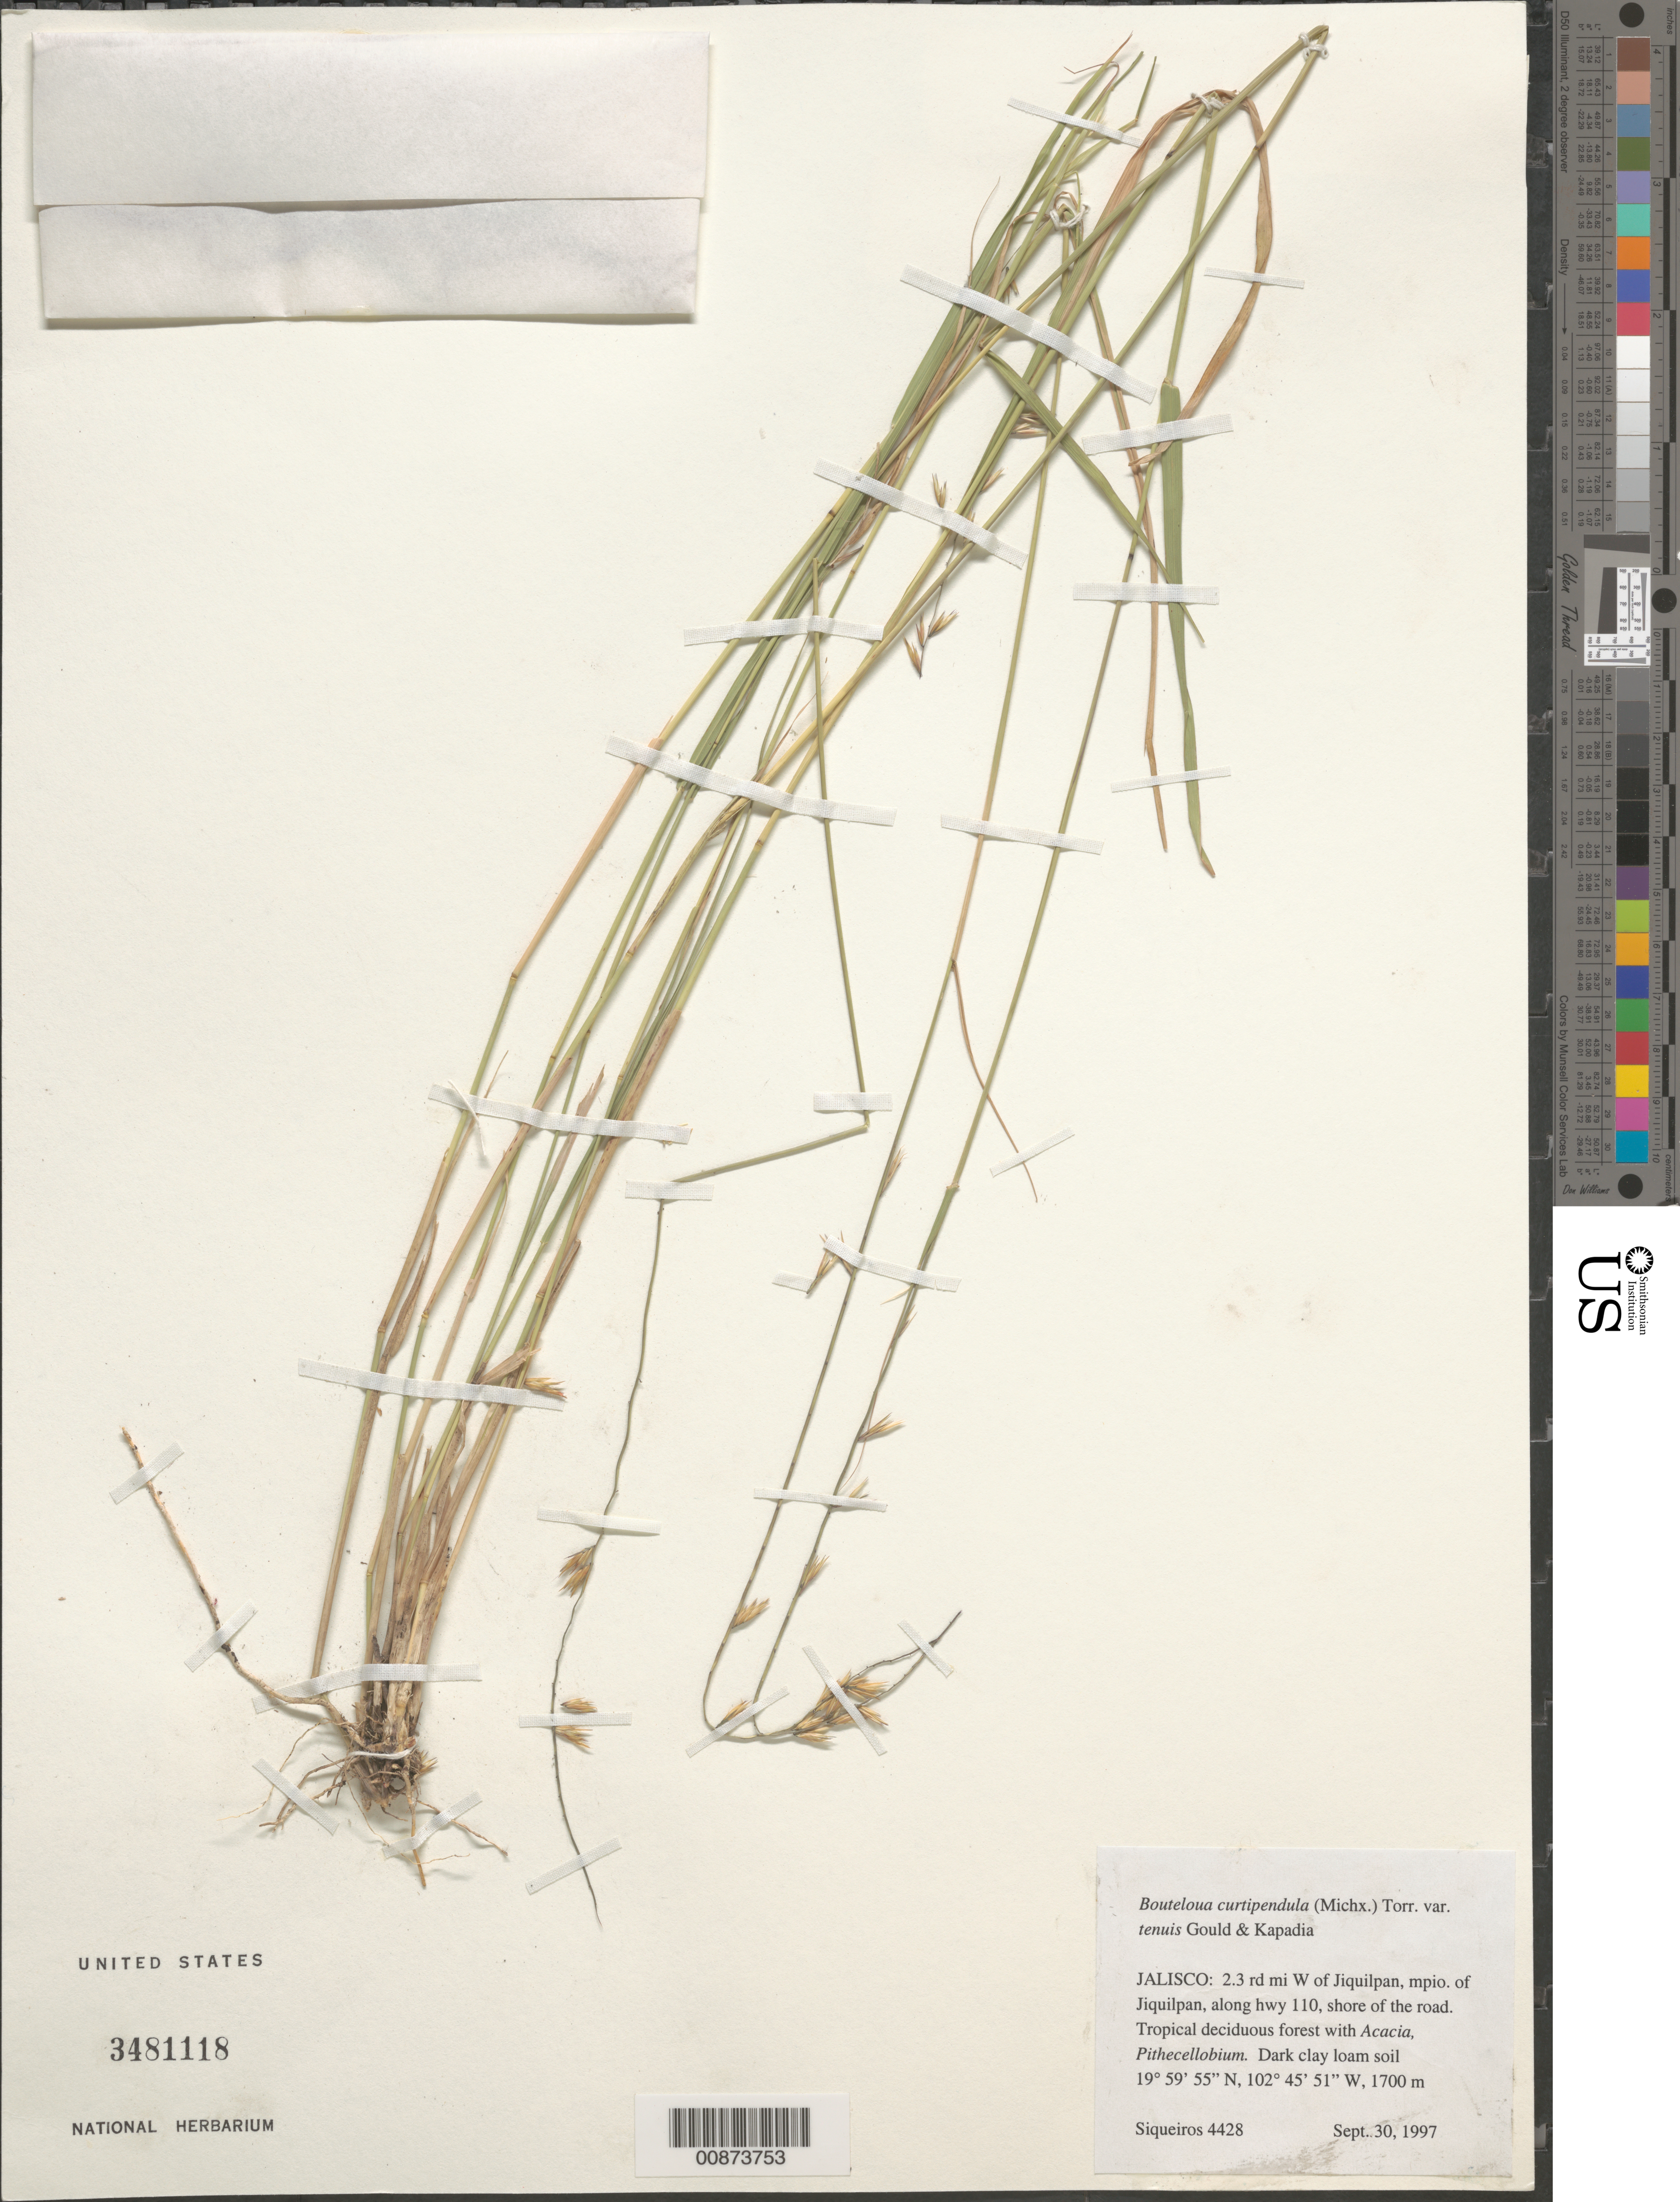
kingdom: Plantae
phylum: Tracheophyta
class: Liliopsida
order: Poales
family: Poaceae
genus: Bouteloua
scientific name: Bouteloua curtipendula var. tenuis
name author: Gould & Kapadia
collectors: M. E. Siqueiros Delgado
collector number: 4428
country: Mexico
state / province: Jalisco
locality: W of Jiquilpan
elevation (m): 1700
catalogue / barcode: US 3481118